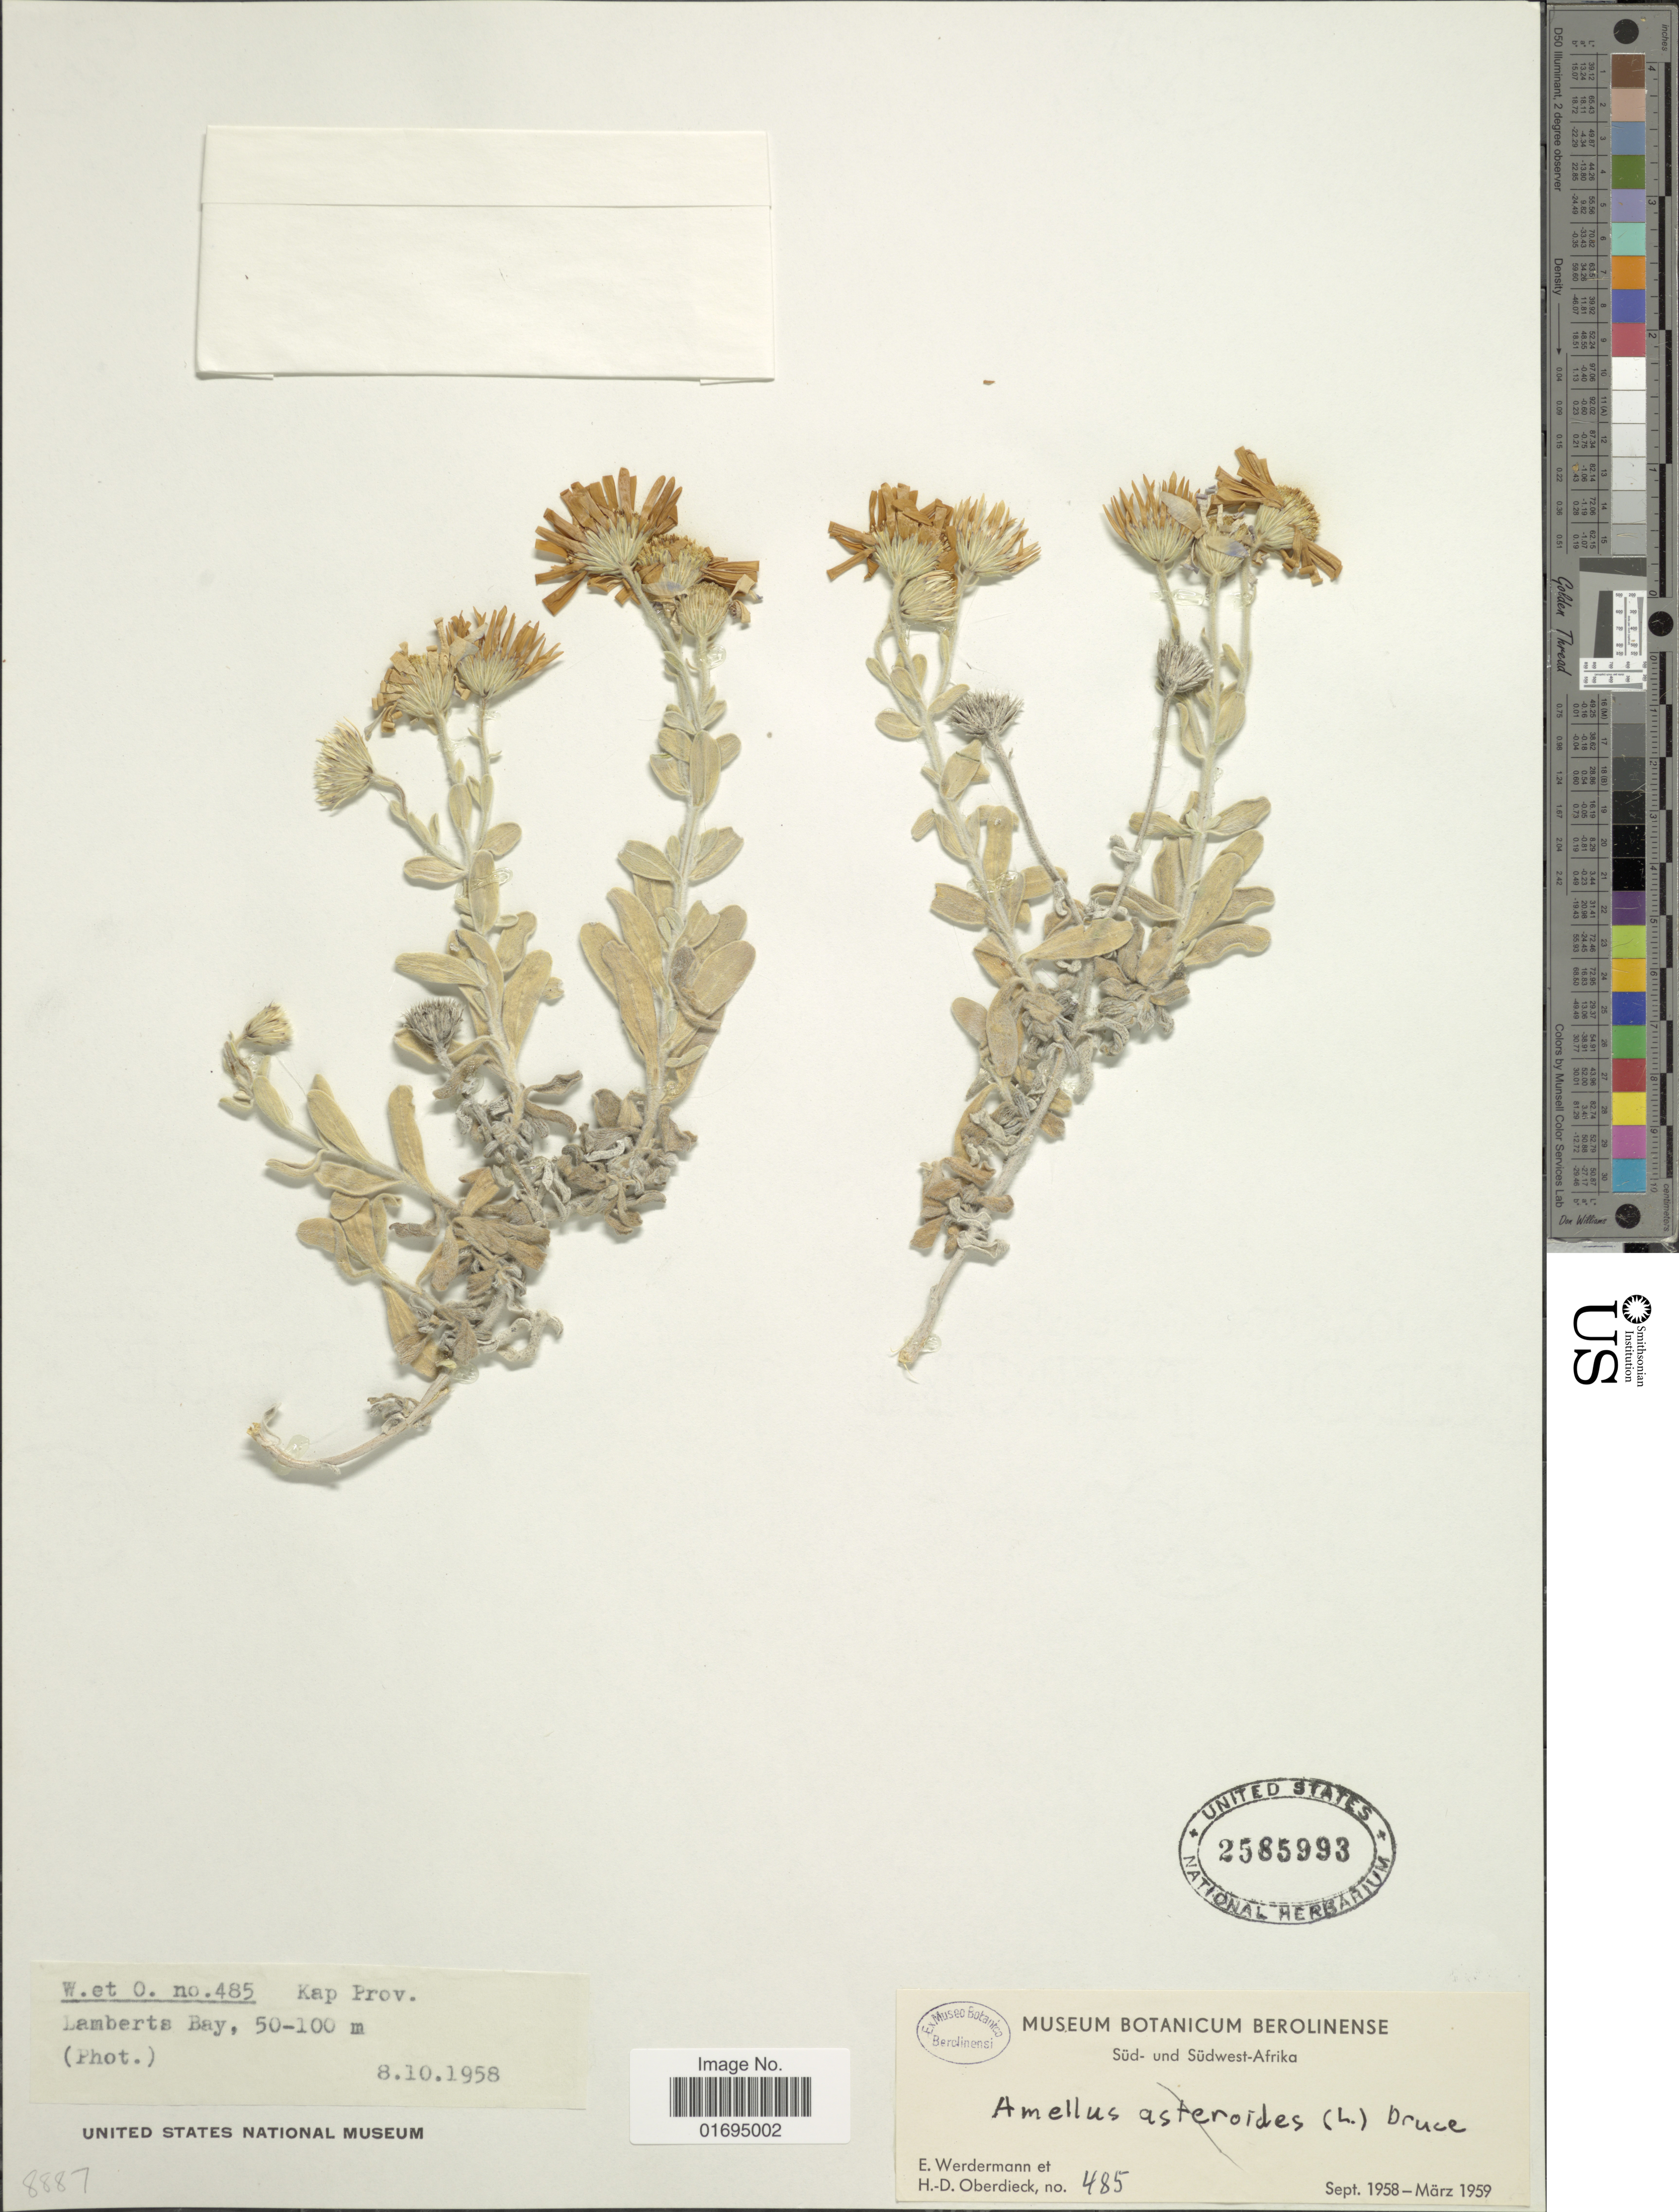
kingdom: Plantae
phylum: Tracheophyta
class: Magnoliopsida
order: Asterales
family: Asteraceae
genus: Amellus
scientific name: Amellus sp.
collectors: E. Werdermann & H. Oberdieck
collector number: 485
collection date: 1958-10-08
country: South Africa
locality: Sud and Sudwest-Afrika, Kap Prpv., Lamberts Bay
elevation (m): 50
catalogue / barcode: US 2585993